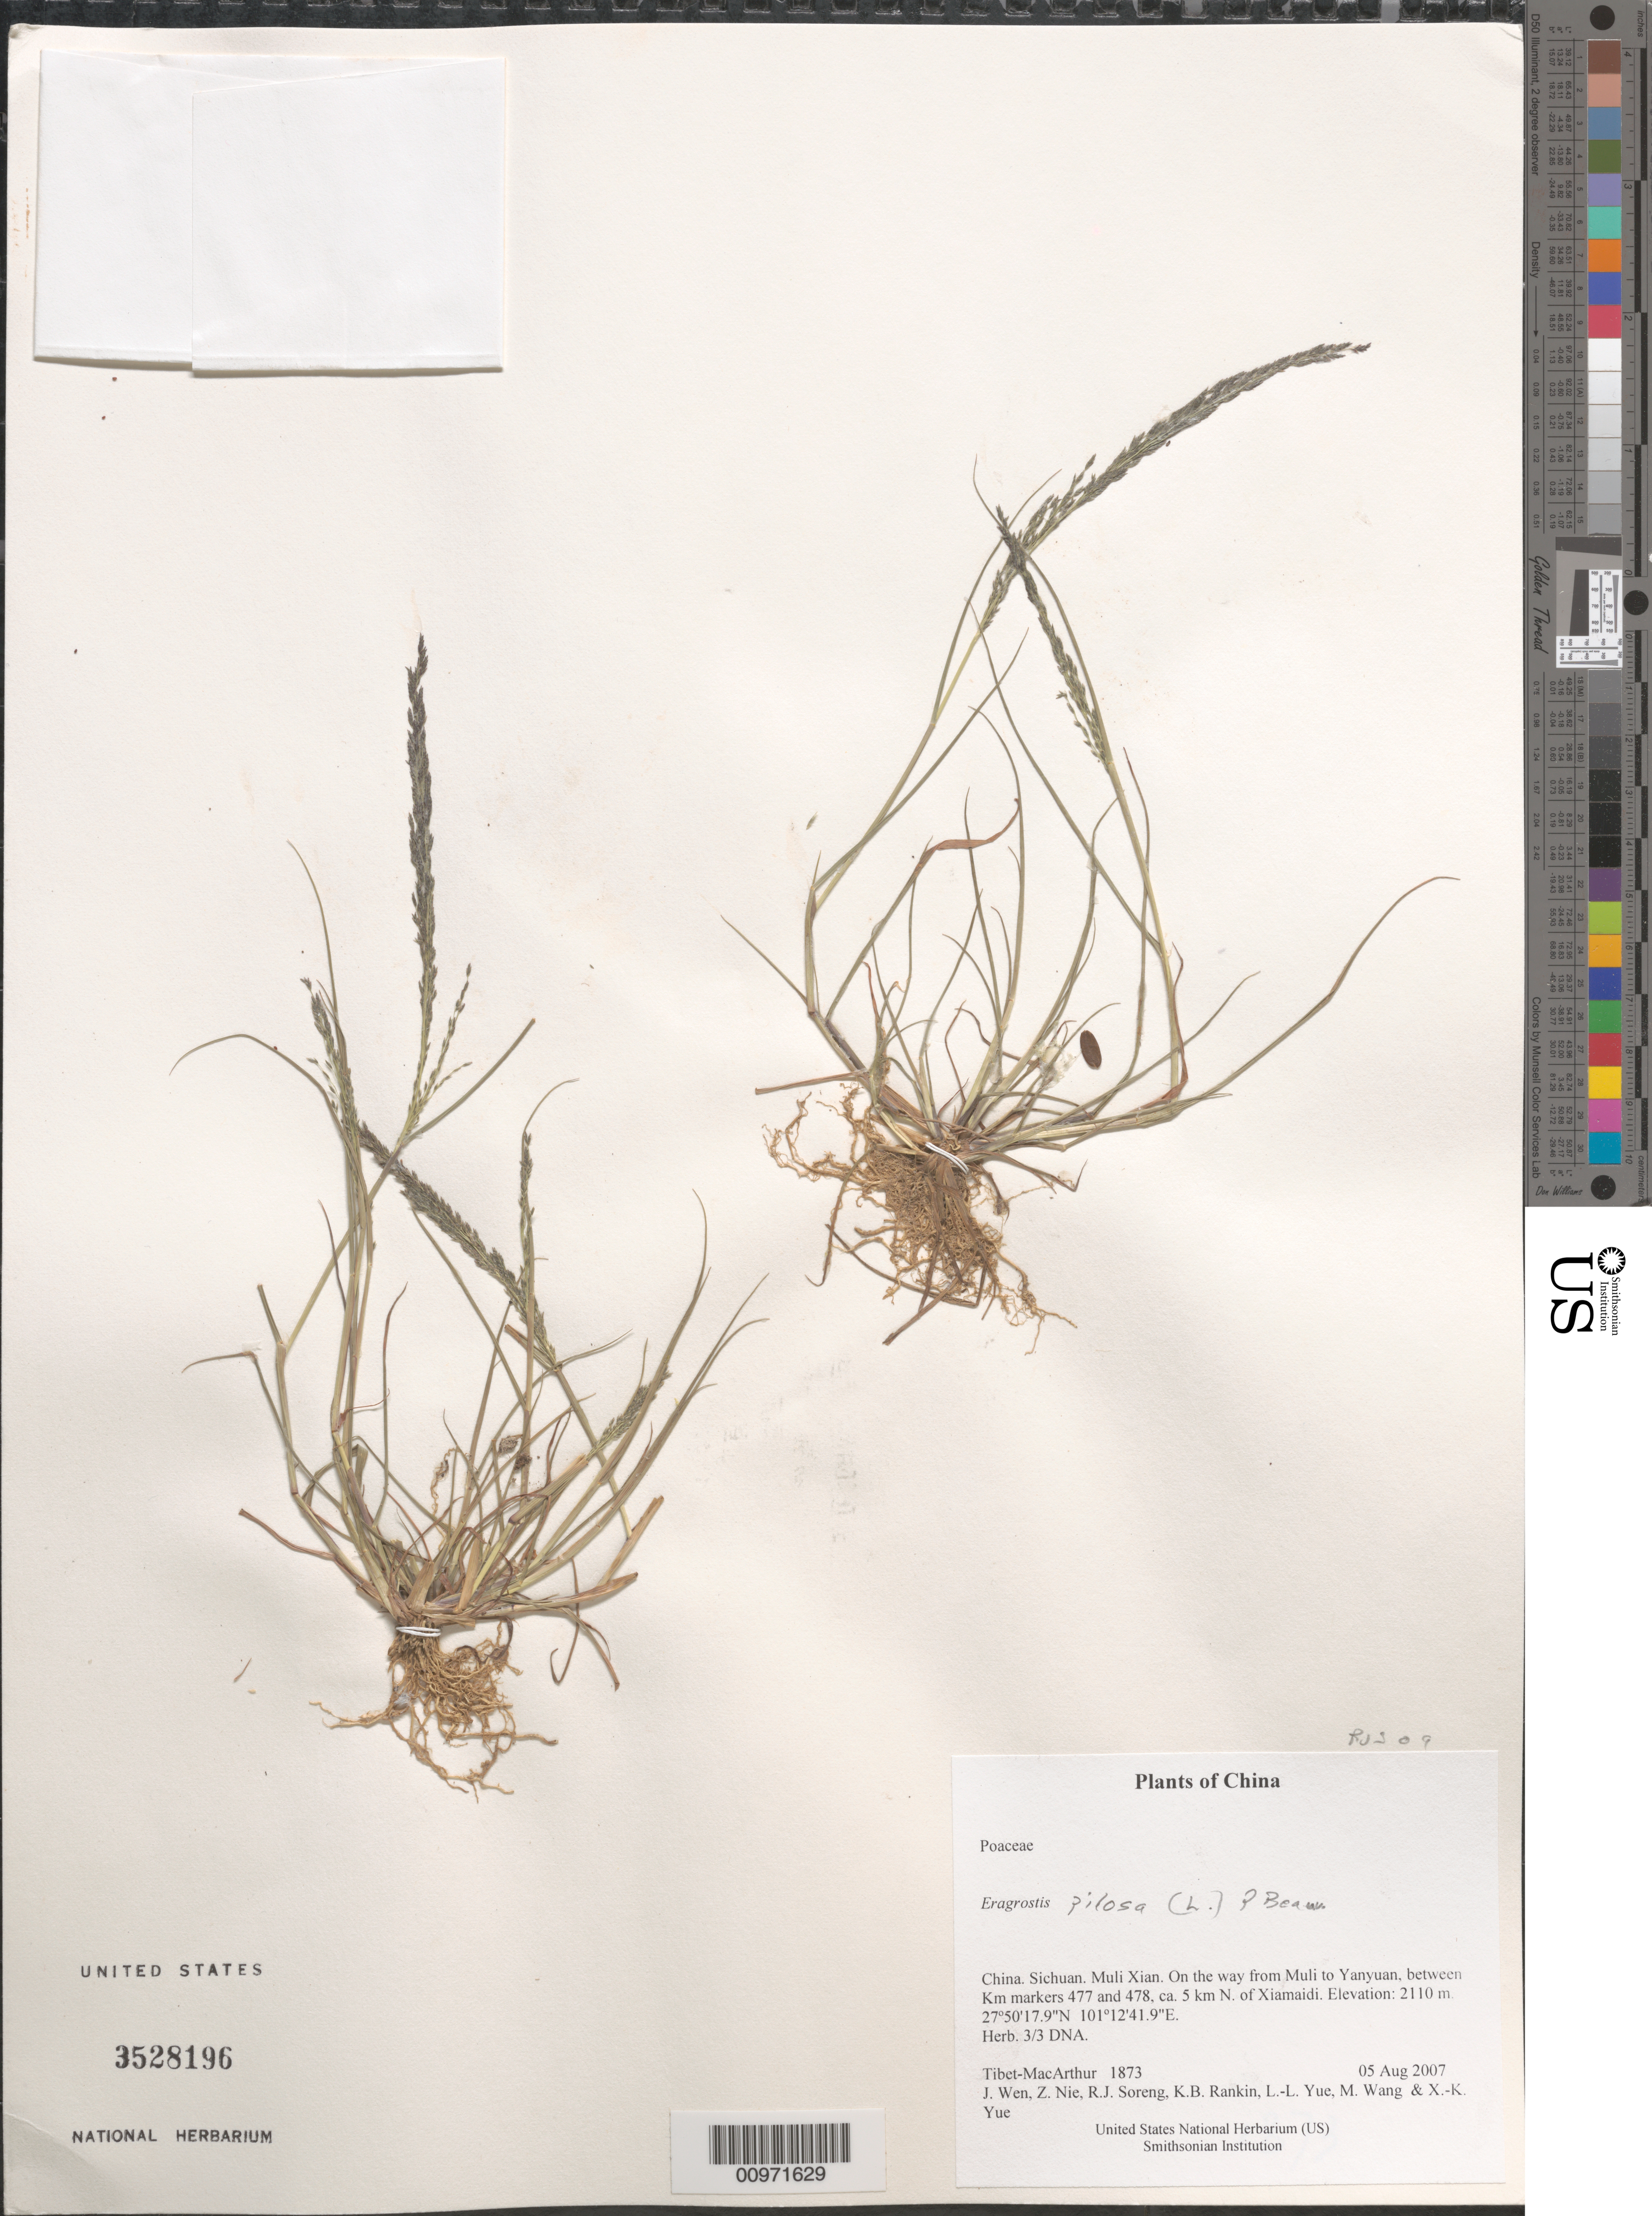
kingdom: Plantae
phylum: Tracheophyta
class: Liliopsida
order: Poales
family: Poaceae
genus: Eragrostis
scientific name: Eragrostis pilosa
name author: (L.) P. Beauv.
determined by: Soreng, Robert J., Research Associate (BOT), Smithsonian Institution - National Museum of Natural History (UNITED STATES)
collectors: Tibet-MacArthur, J. Wen, Z. Nie, R. J. Soreng, K. Rankin, L. Yue, M. Wang & X. Yue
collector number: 1873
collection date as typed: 05 Aug 2007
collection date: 2007-08-05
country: China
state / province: Sichuan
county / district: Muli Xian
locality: On the way from Muli to Yanyuan, between Km markers 477 and 478, ca. 5 km N. of Xiamaidi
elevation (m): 2110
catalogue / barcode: US 3528196